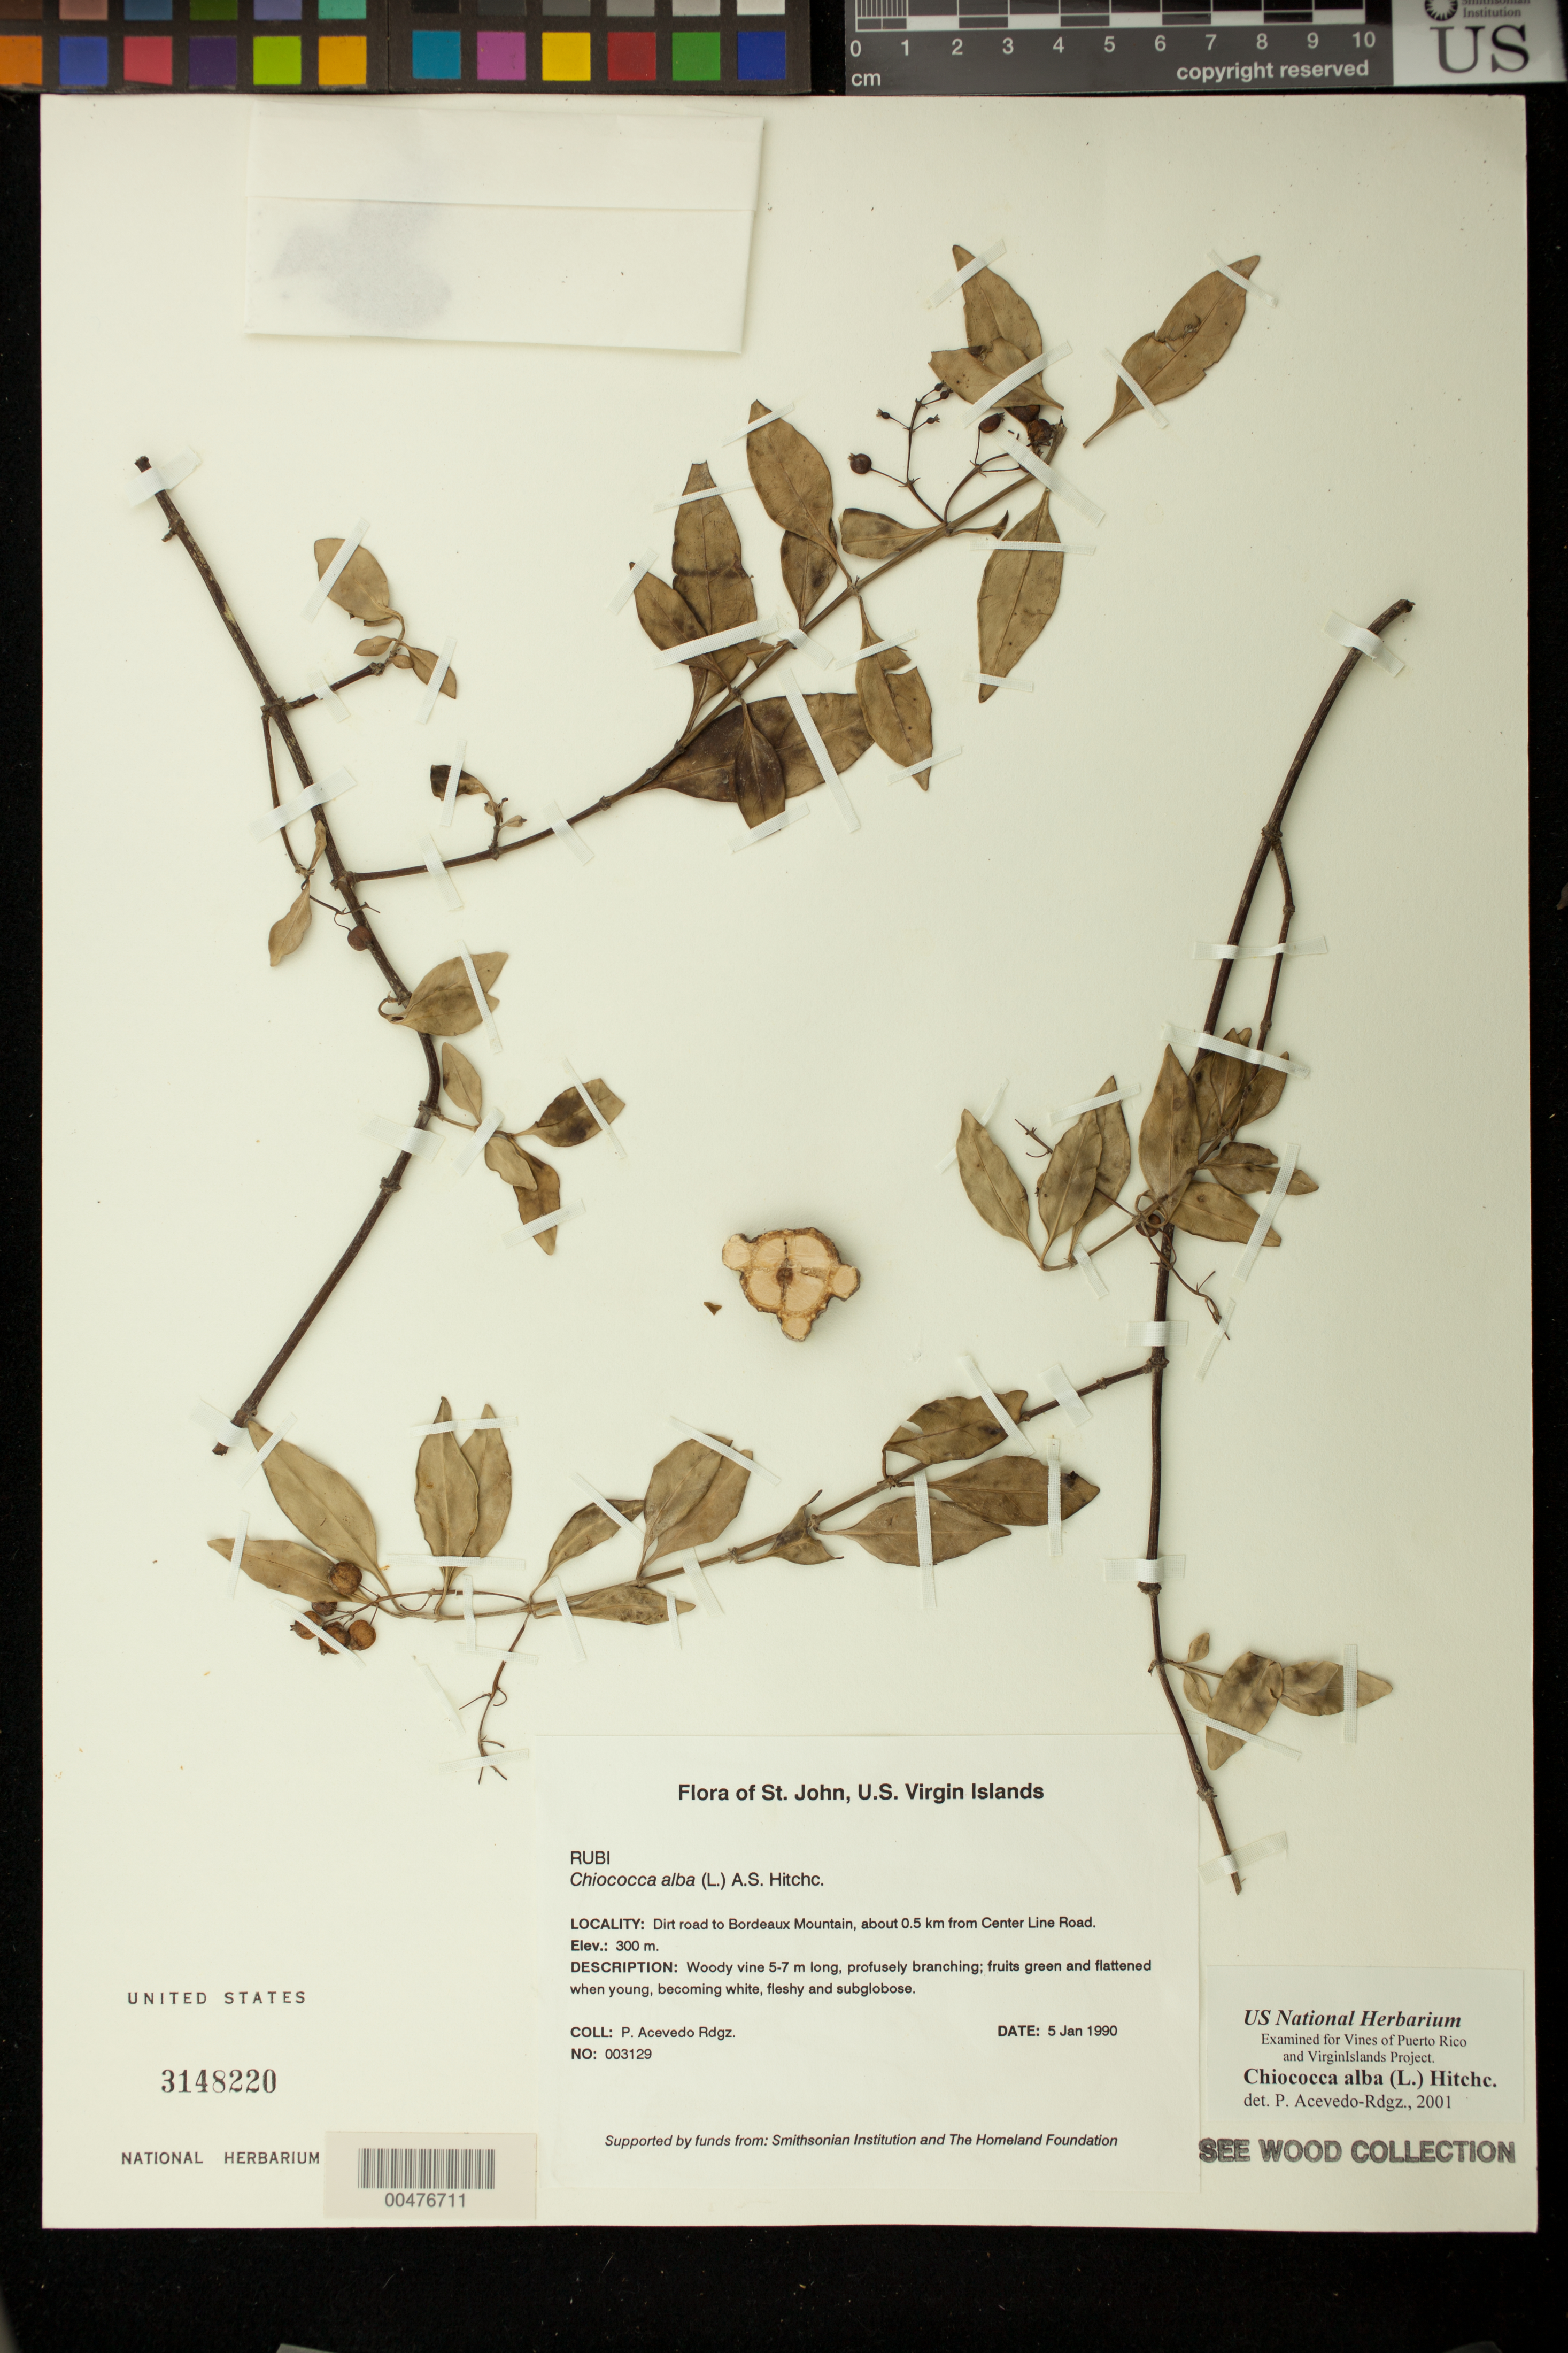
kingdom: Plantae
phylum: Tracheophyta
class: Magnoliopsida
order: Gentianales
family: Rubiaceae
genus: Chiococca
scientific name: Chiococca alba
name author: (L.) Hitchc.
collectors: P. Acevedo-Rodr.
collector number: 3129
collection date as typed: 05 Jan 1990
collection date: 1990-01-05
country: U.S. Virgin Islands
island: St. John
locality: Cruz Bay Quarter; dirt road to Bordeaux Mountain, about 0.5 km from Center Line Road.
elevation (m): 300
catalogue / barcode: US 3148220